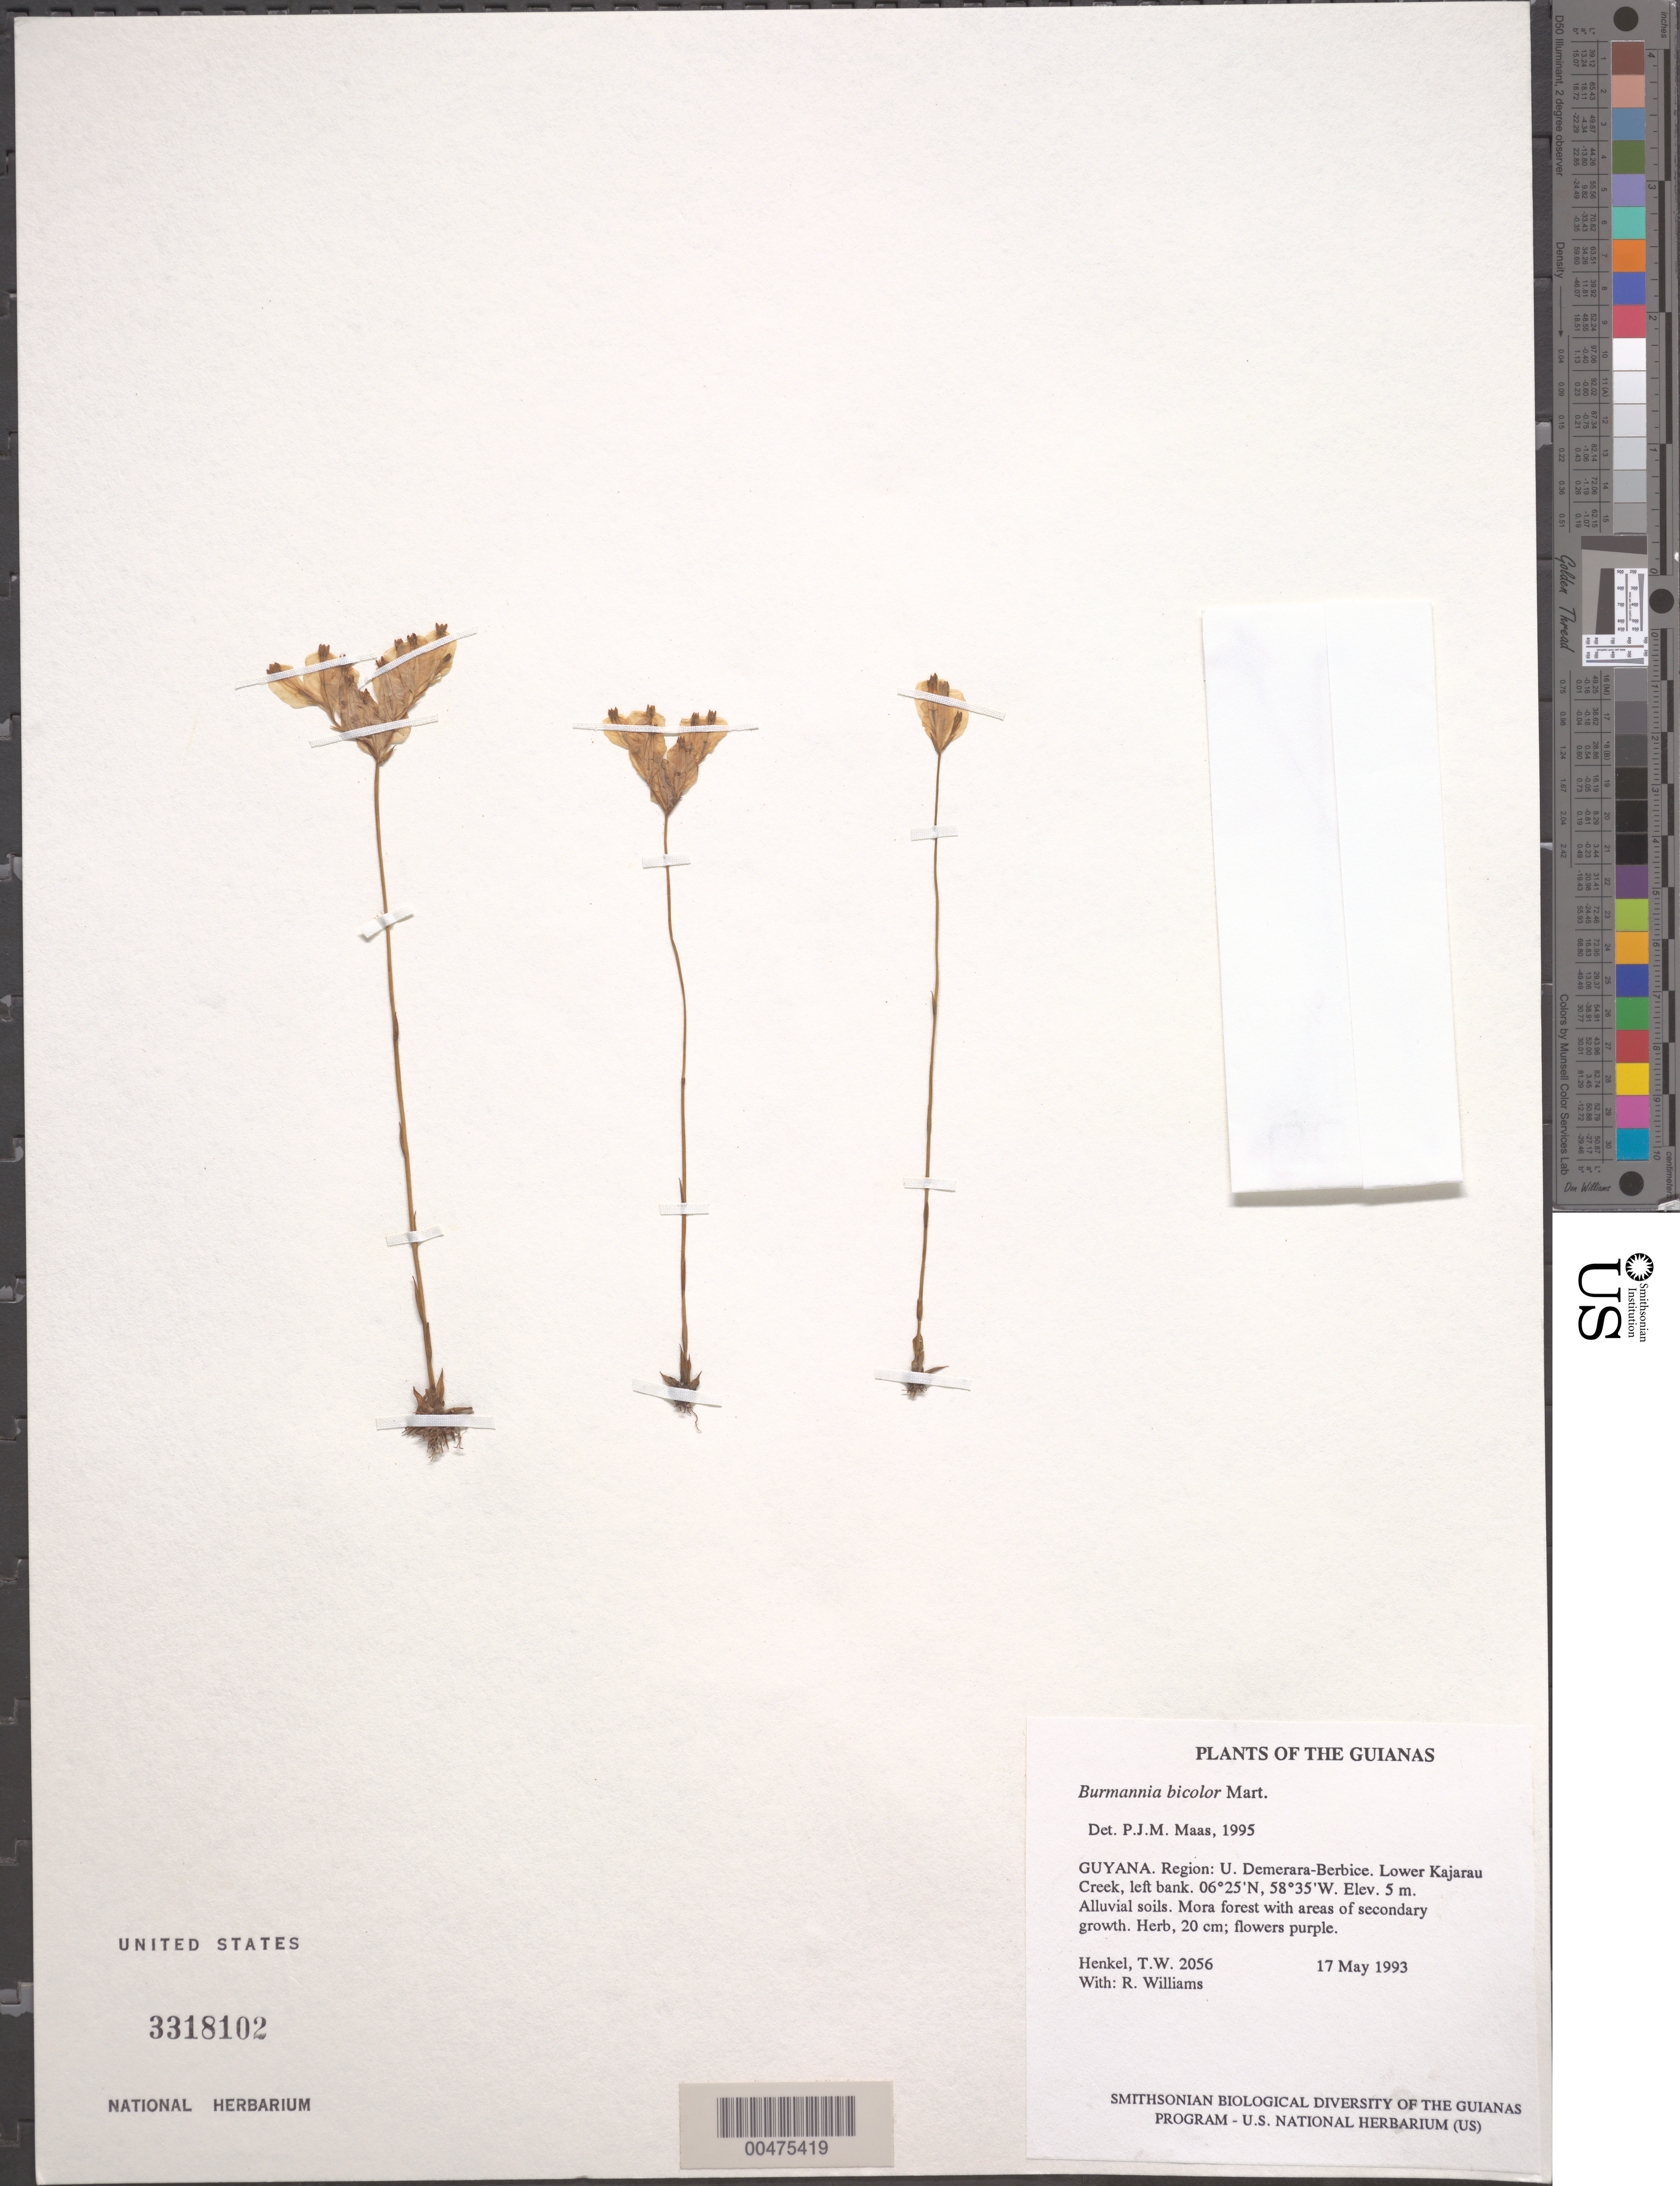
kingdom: Plantae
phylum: Tracheophyta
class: Liliopsida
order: Dioscoreales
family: Burmanniaceae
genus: Burmannia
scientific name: Burmannia bicolor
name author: Mart.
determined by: Maas, Paul J. M.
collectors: T. Henkel & R. Williams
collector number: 2056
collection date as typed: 17 May 1993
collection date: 1993-05-17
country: Guyana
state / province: U. Demerara-Berbice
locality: Lower Kajarau Creek, left bank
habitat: Alluvial soils. Mora forest with areas of secondary growth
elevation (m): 5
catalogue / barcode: US 3318102